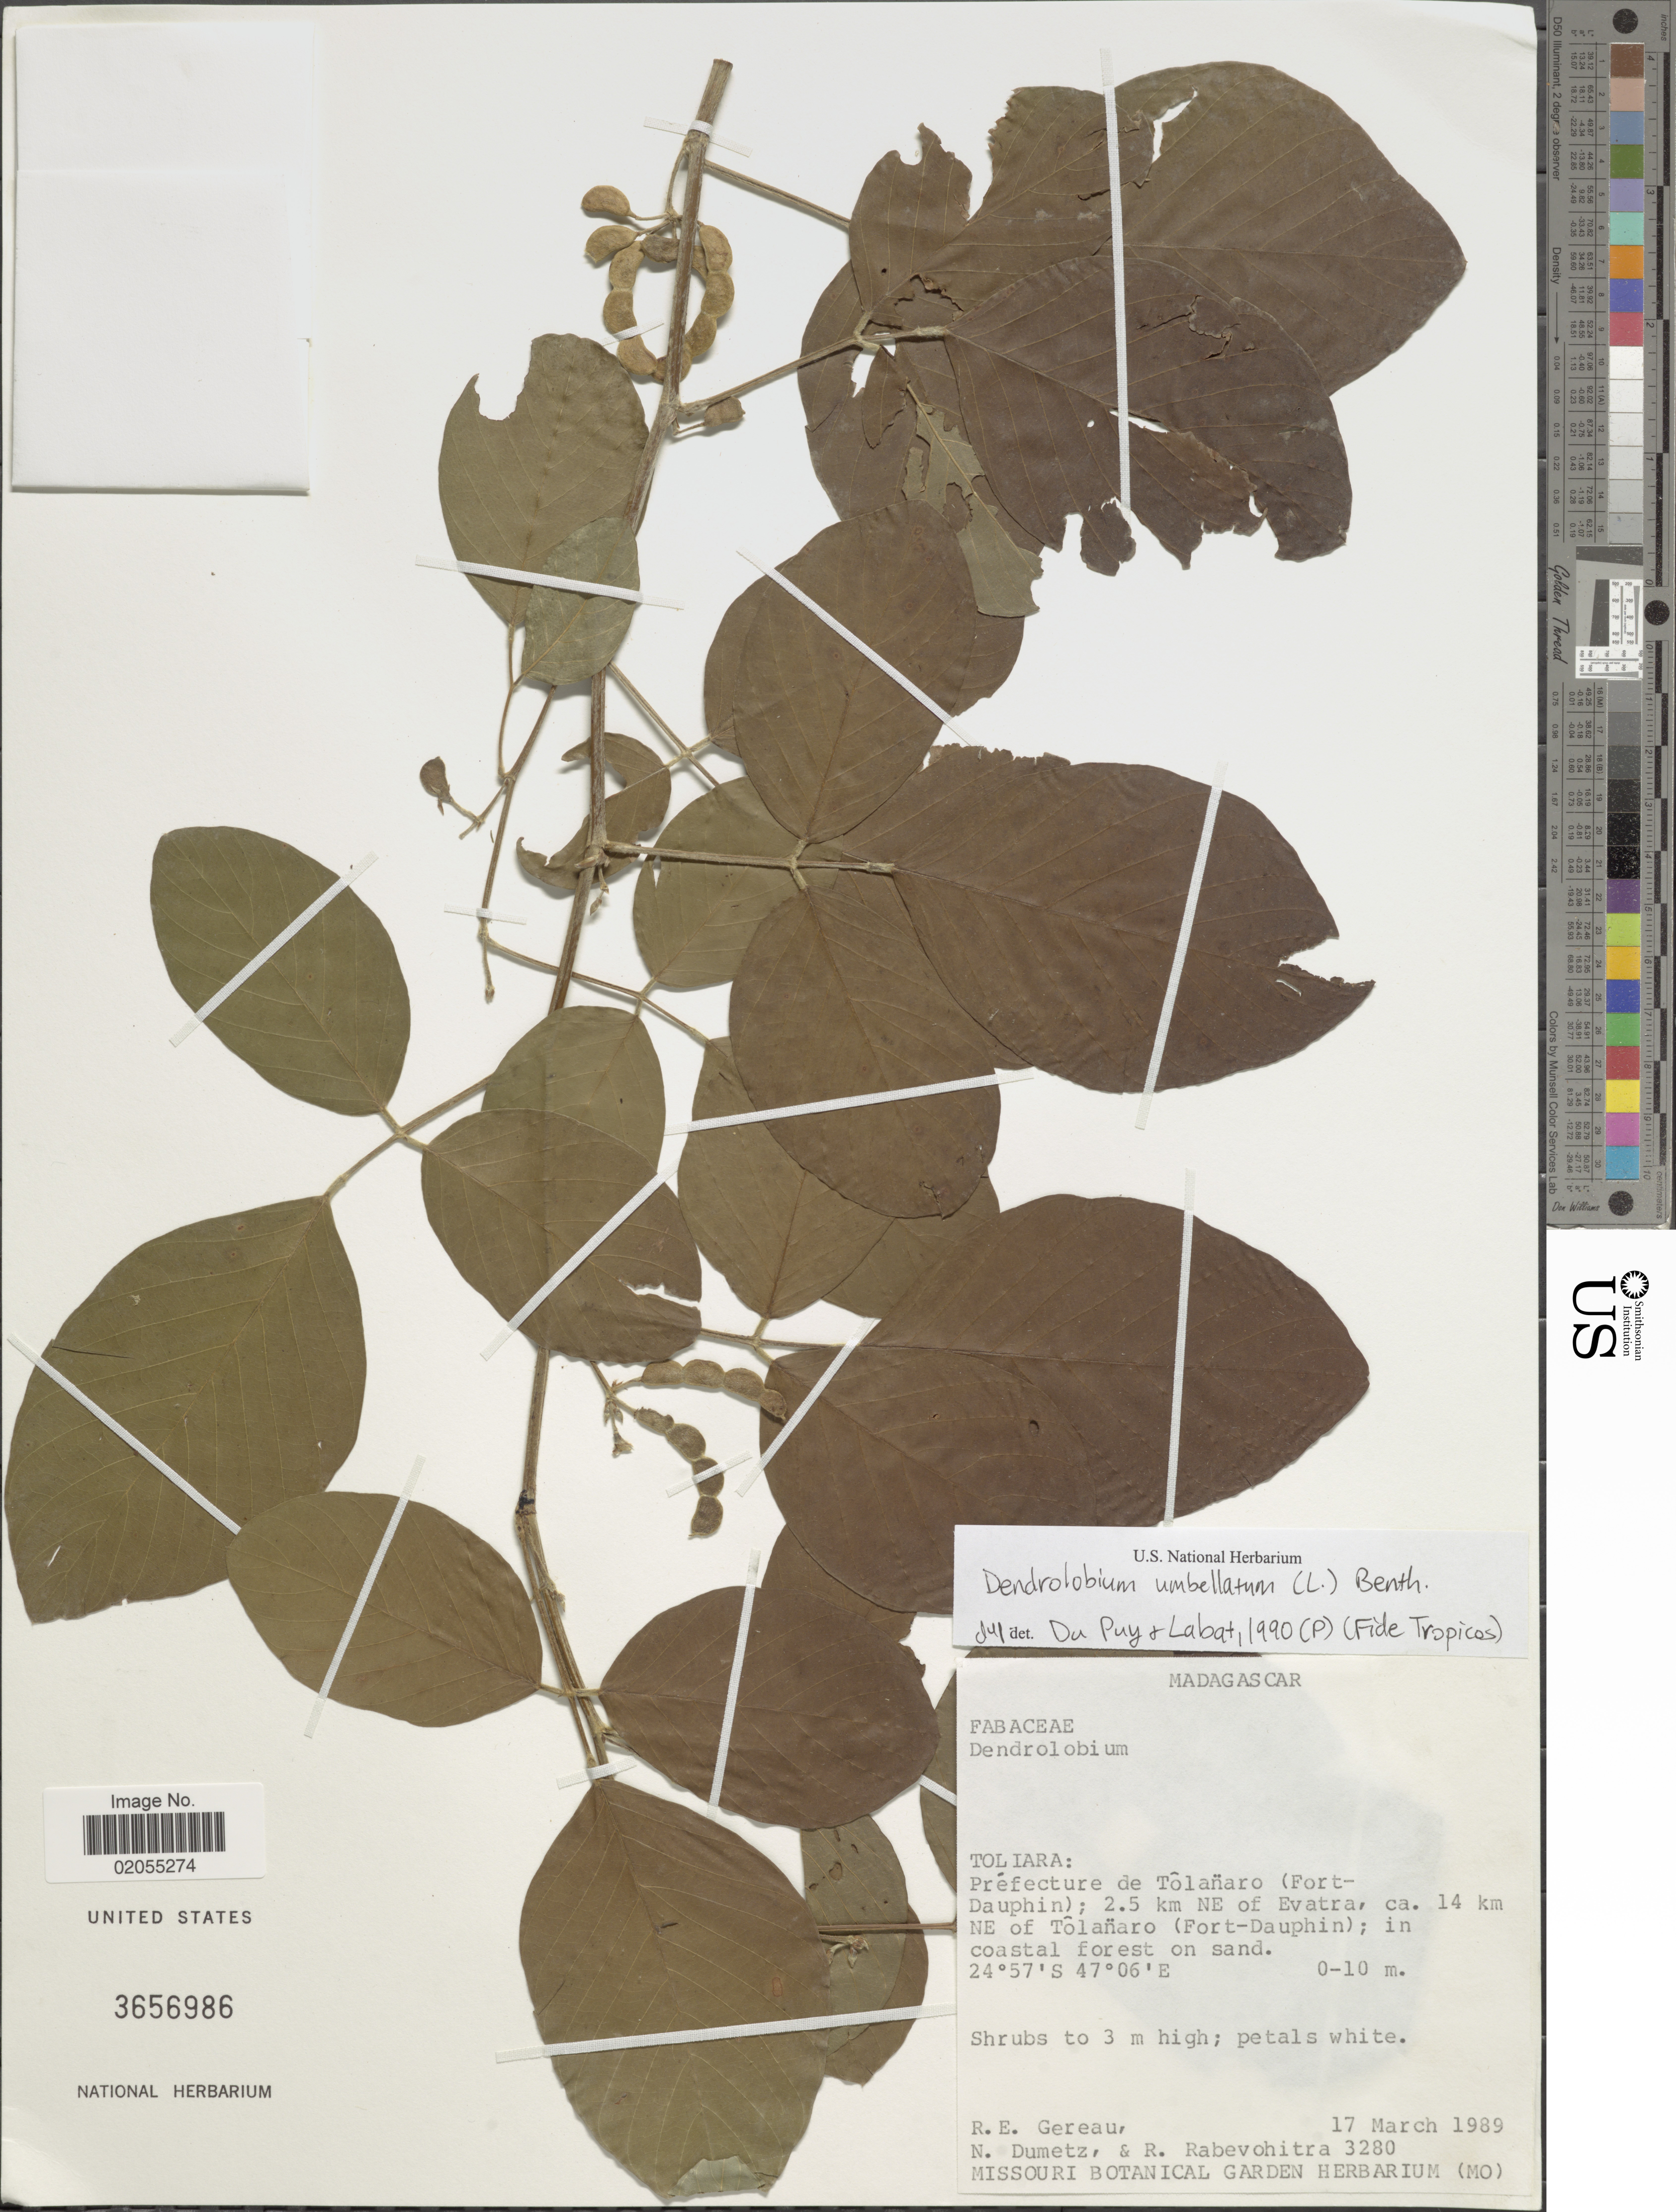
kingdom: Plantae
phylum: Tracheophyta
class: Magnoliopsida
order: Fabales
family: Fabaceae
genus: Desmodium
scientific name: Desmodium umbellatum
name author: (L.) DC.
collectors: R. Gereau, N. Dumetz & R. Rabevohitra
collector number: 3280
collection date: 1989-03-17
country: Madagascar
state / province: Anosy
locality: Prefecture de Tolanaro (Fort-Dauphin), 2.5 km NE of Evatra, ca 14 km NE of Tolanaro (Fort-Dauphin)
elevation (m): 0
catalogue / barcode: US 3656986